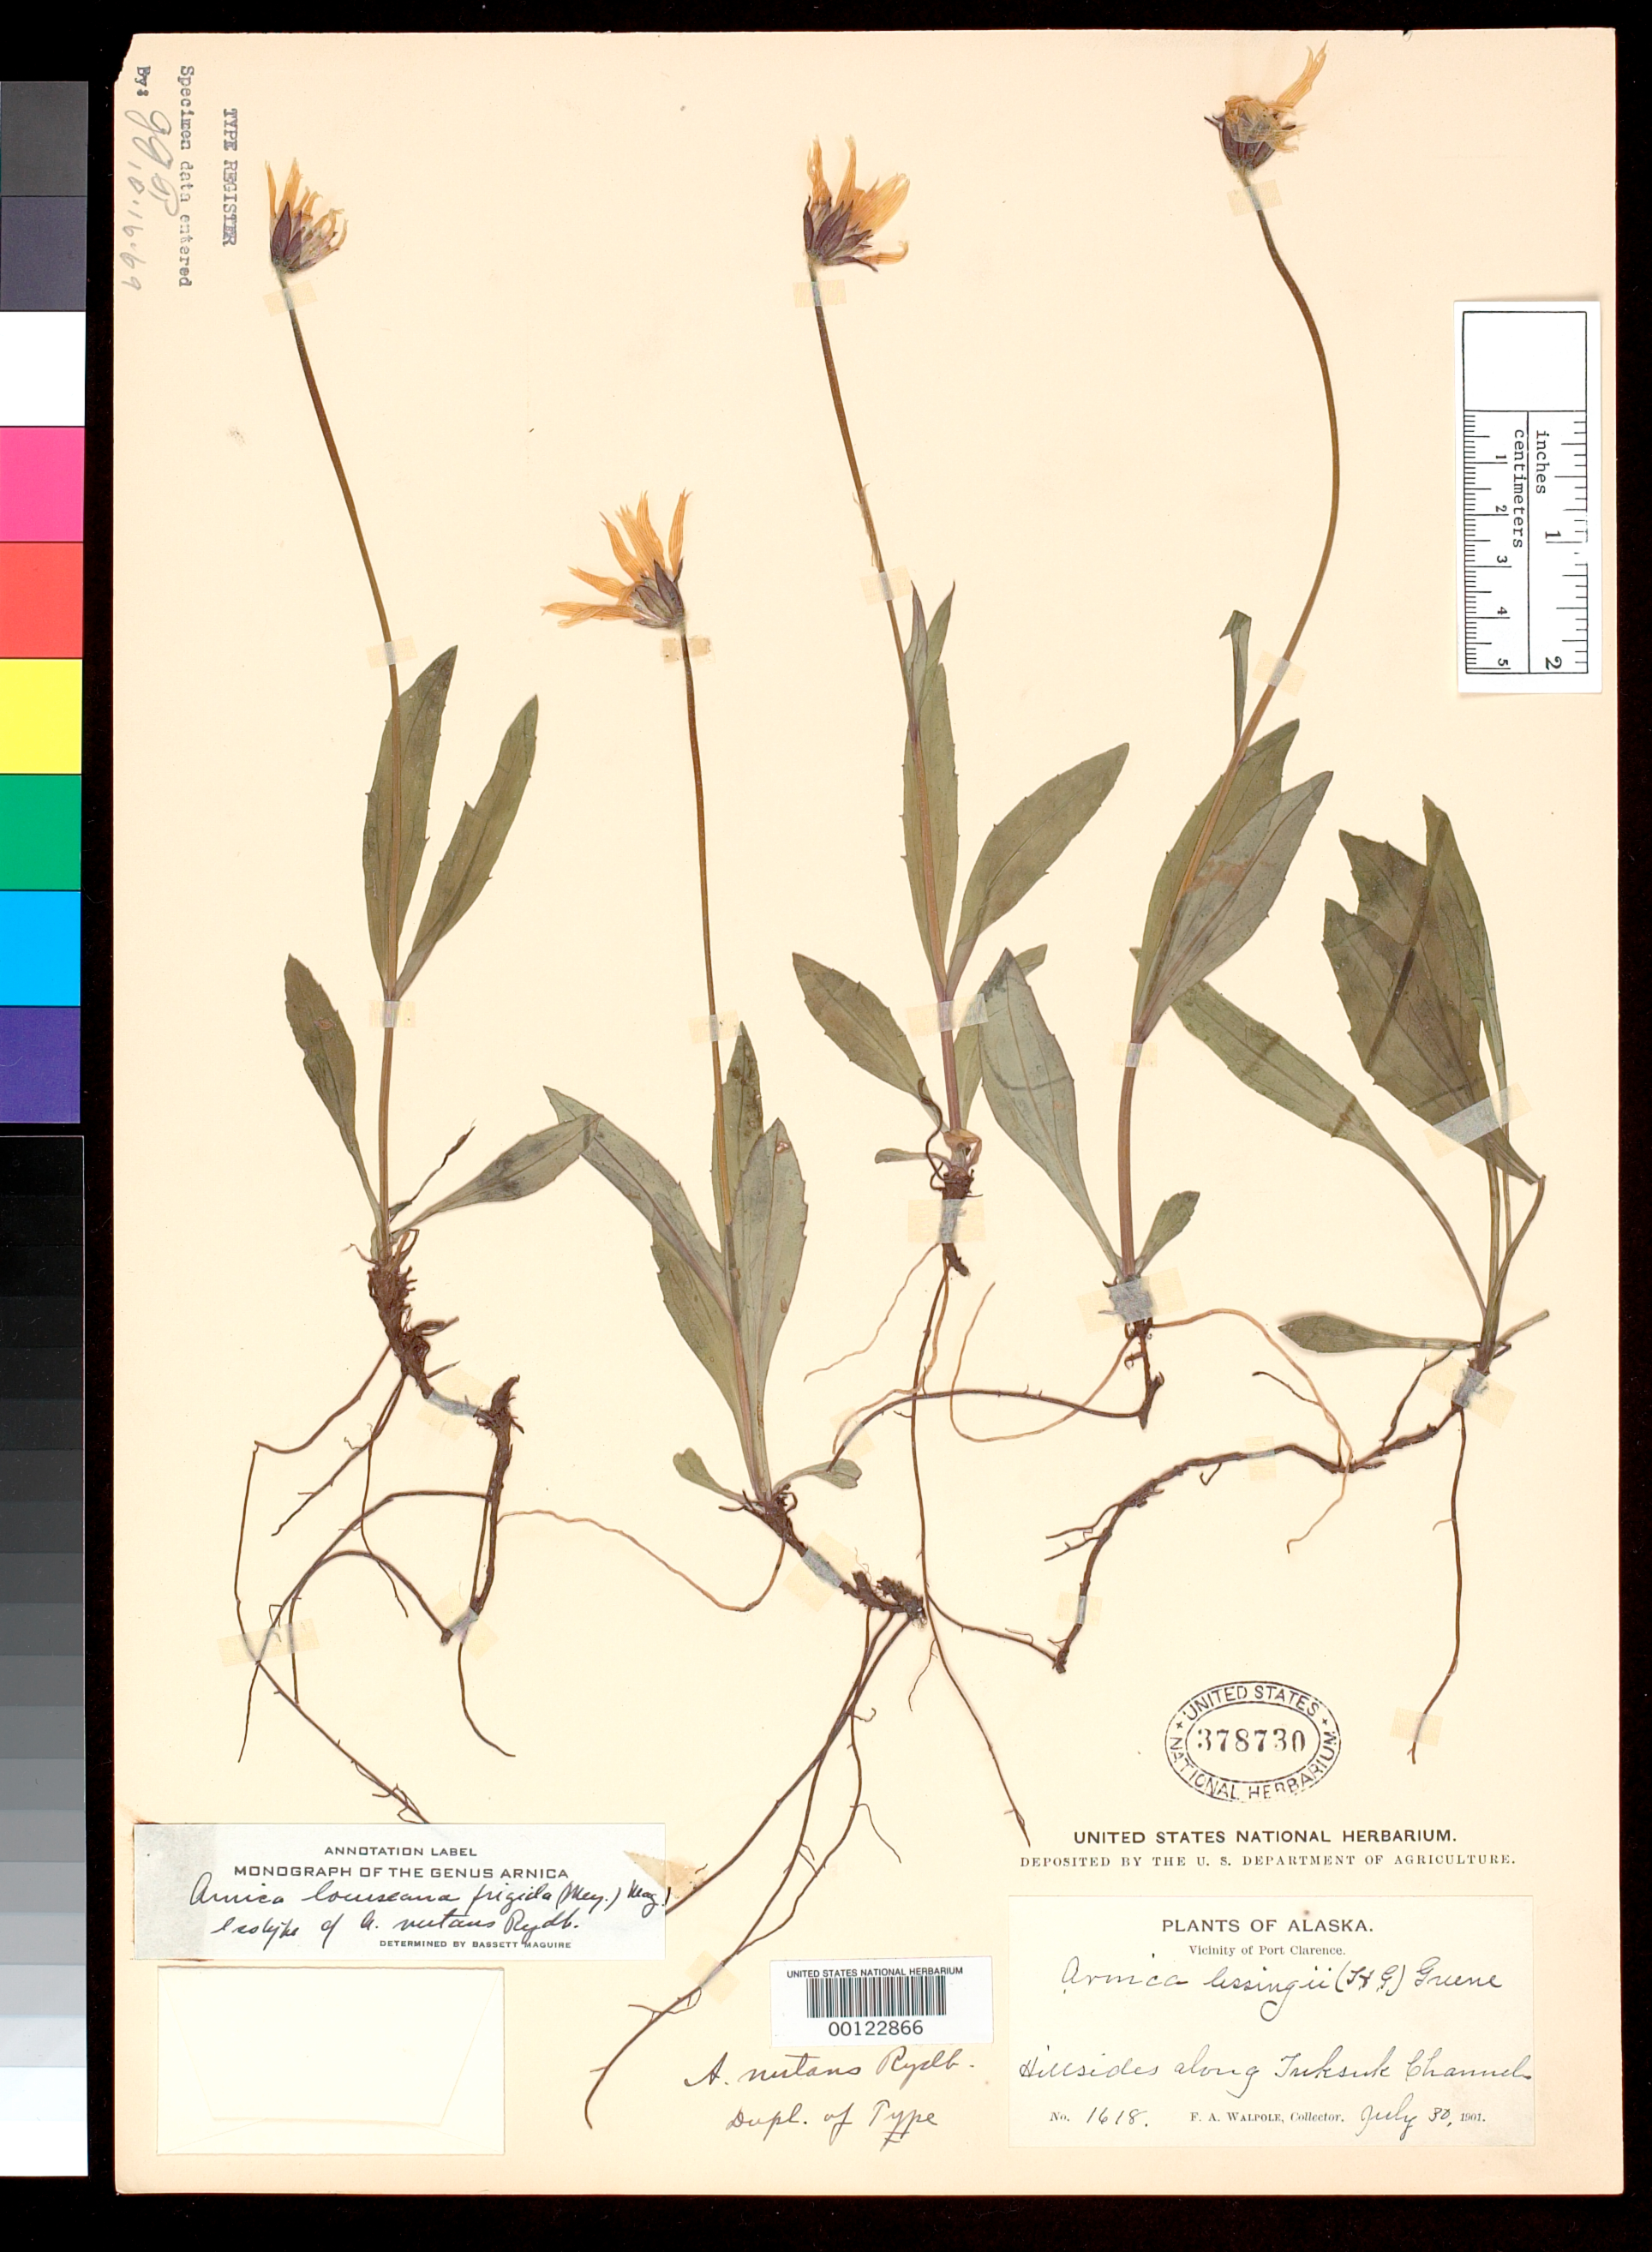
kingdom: Plantae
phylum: Tracheophyta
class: Magnoliopsida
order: Asterales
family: Asteraceae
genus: Arnica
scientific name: Arnica nutans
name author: Rydb.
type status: Isotype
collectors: F. Walpole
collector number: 1618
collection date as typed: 30 Jul 1901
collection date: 1901-07-30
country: United States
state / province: Alaska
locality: Vicinity of Port Clarence, hillsides along Tuksuk Channel.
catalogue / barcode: US 378730